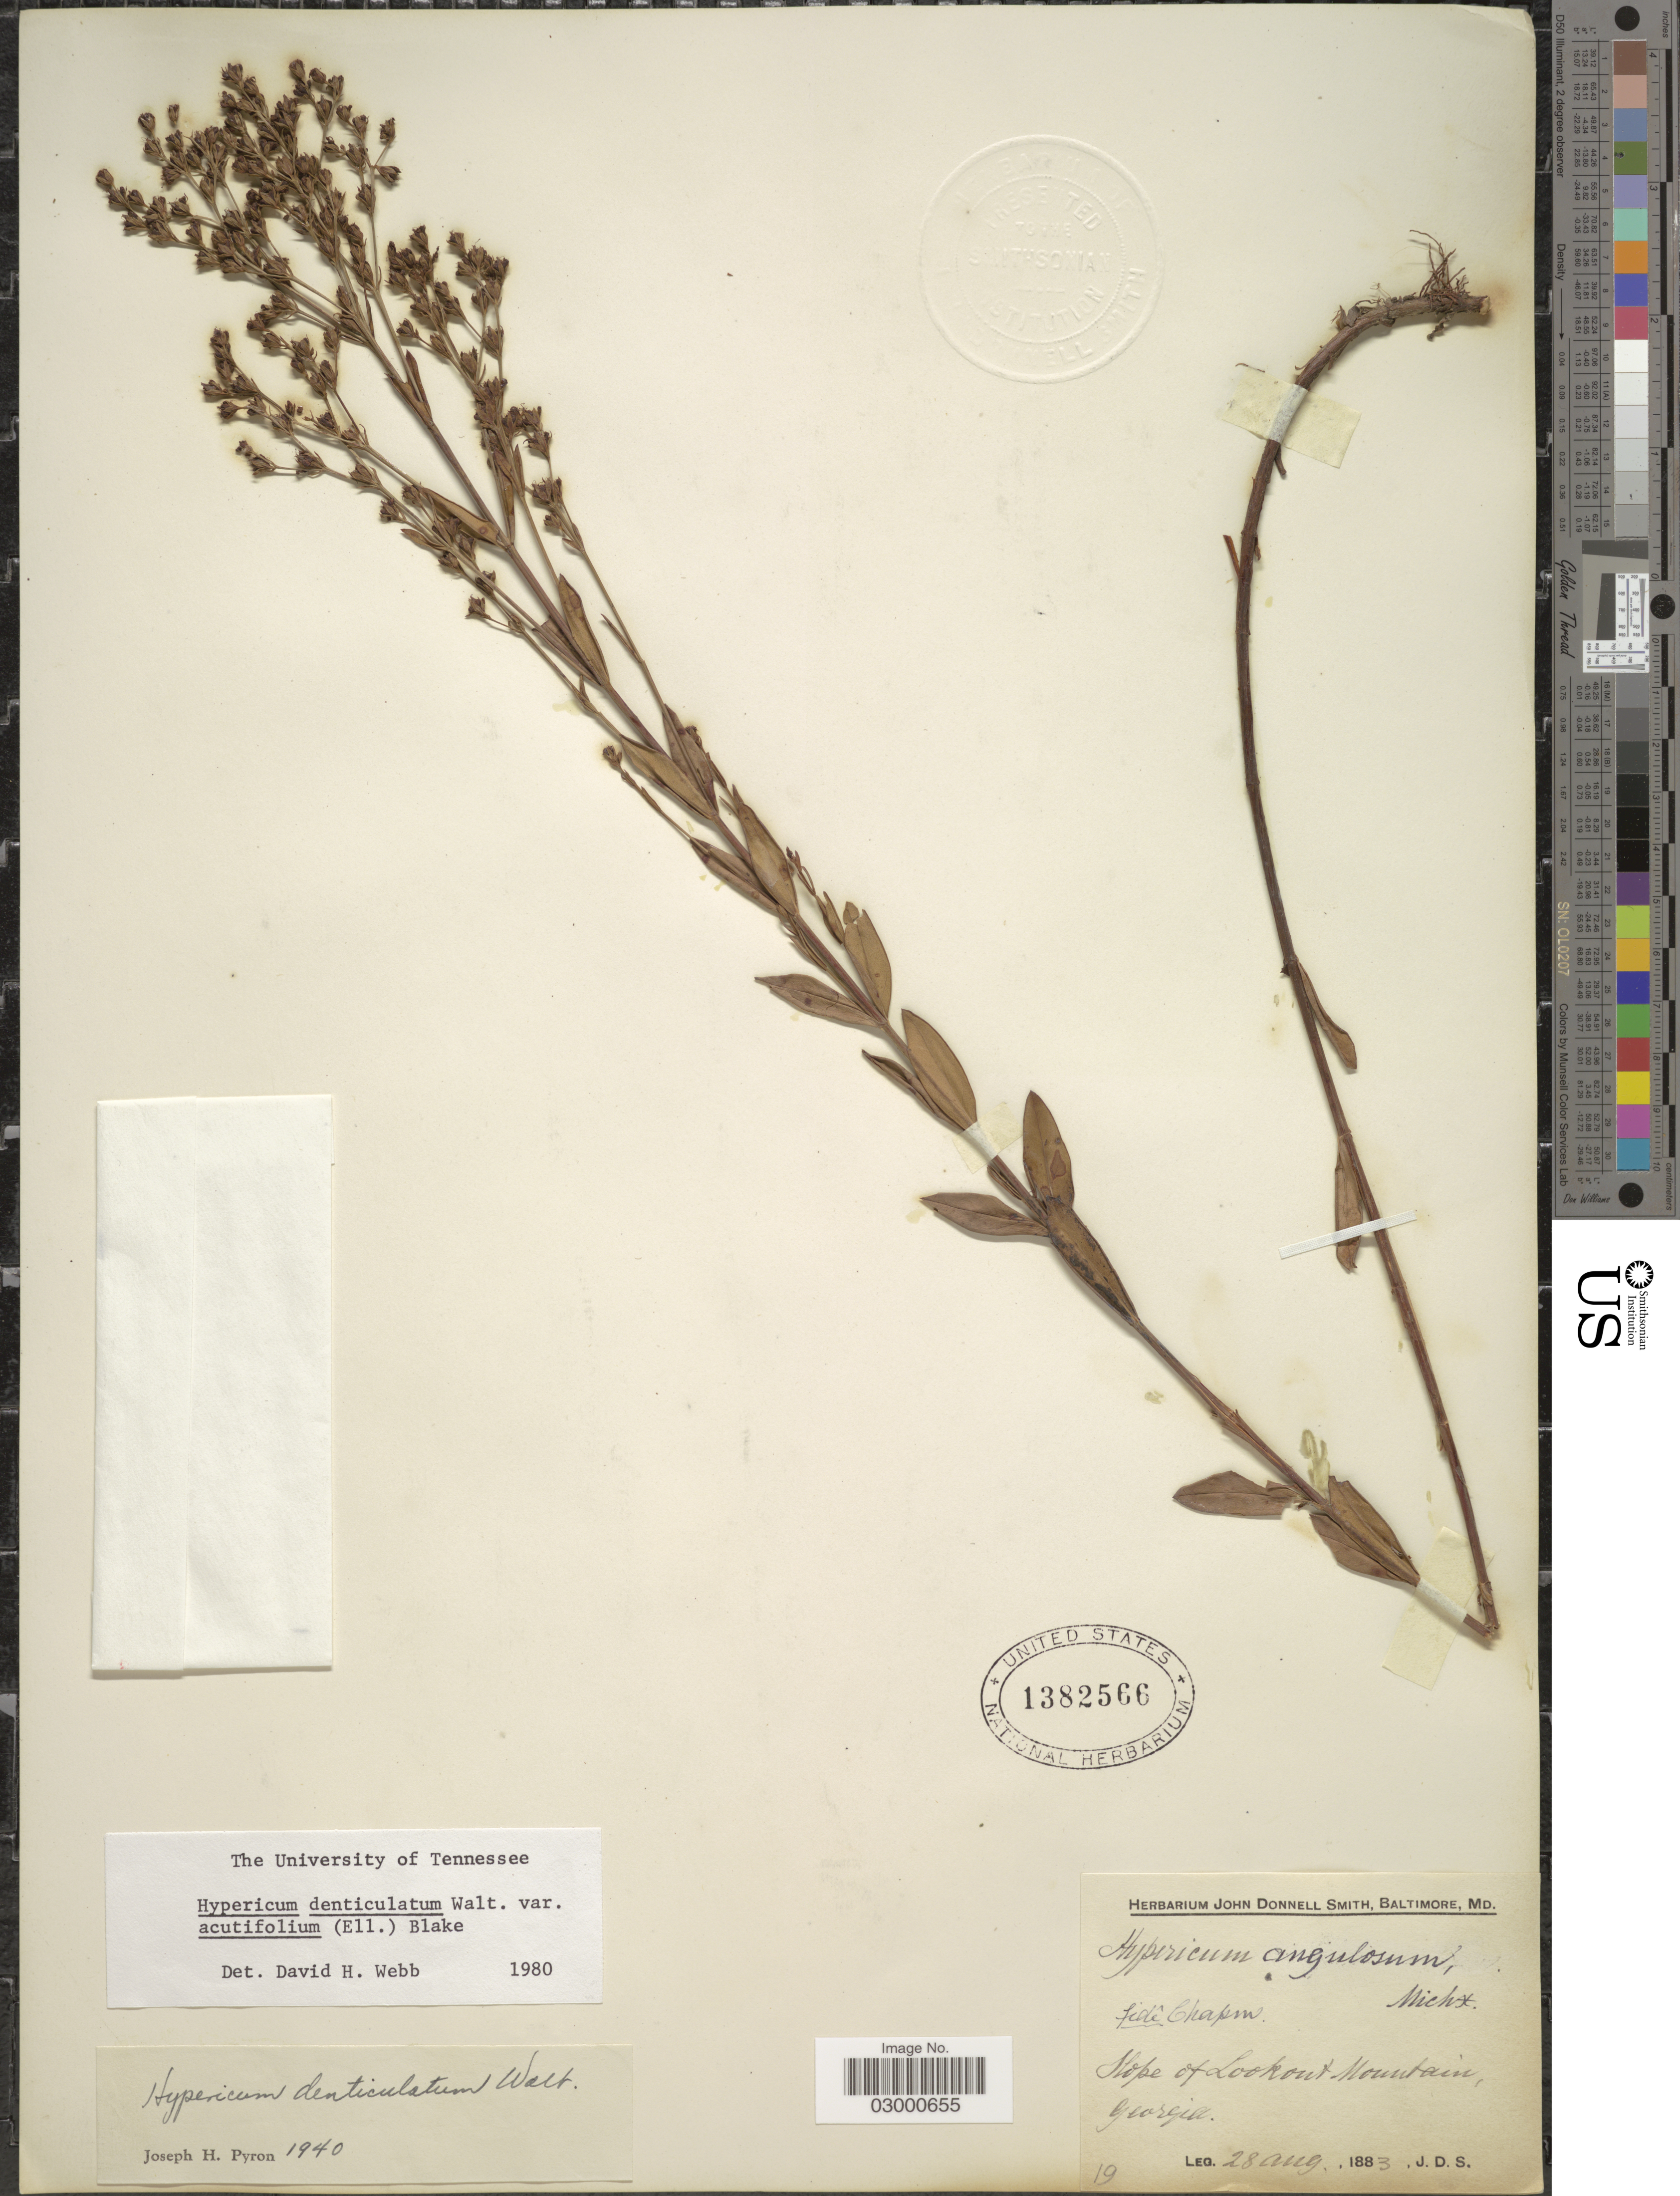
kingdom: Plantae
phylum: Tracheophyta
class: Magnoliopsida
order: Malpighiales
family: Hypericaceae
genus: Hypericum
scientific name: Hypericum denticulatum var. acutifolium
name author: (Elliott) N. Robson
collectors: J. Donnell Smith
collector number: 19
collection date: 1883-08-28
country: United States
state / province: Georgia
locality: Slope of Lookout Mountain.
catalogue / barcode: US 1382566